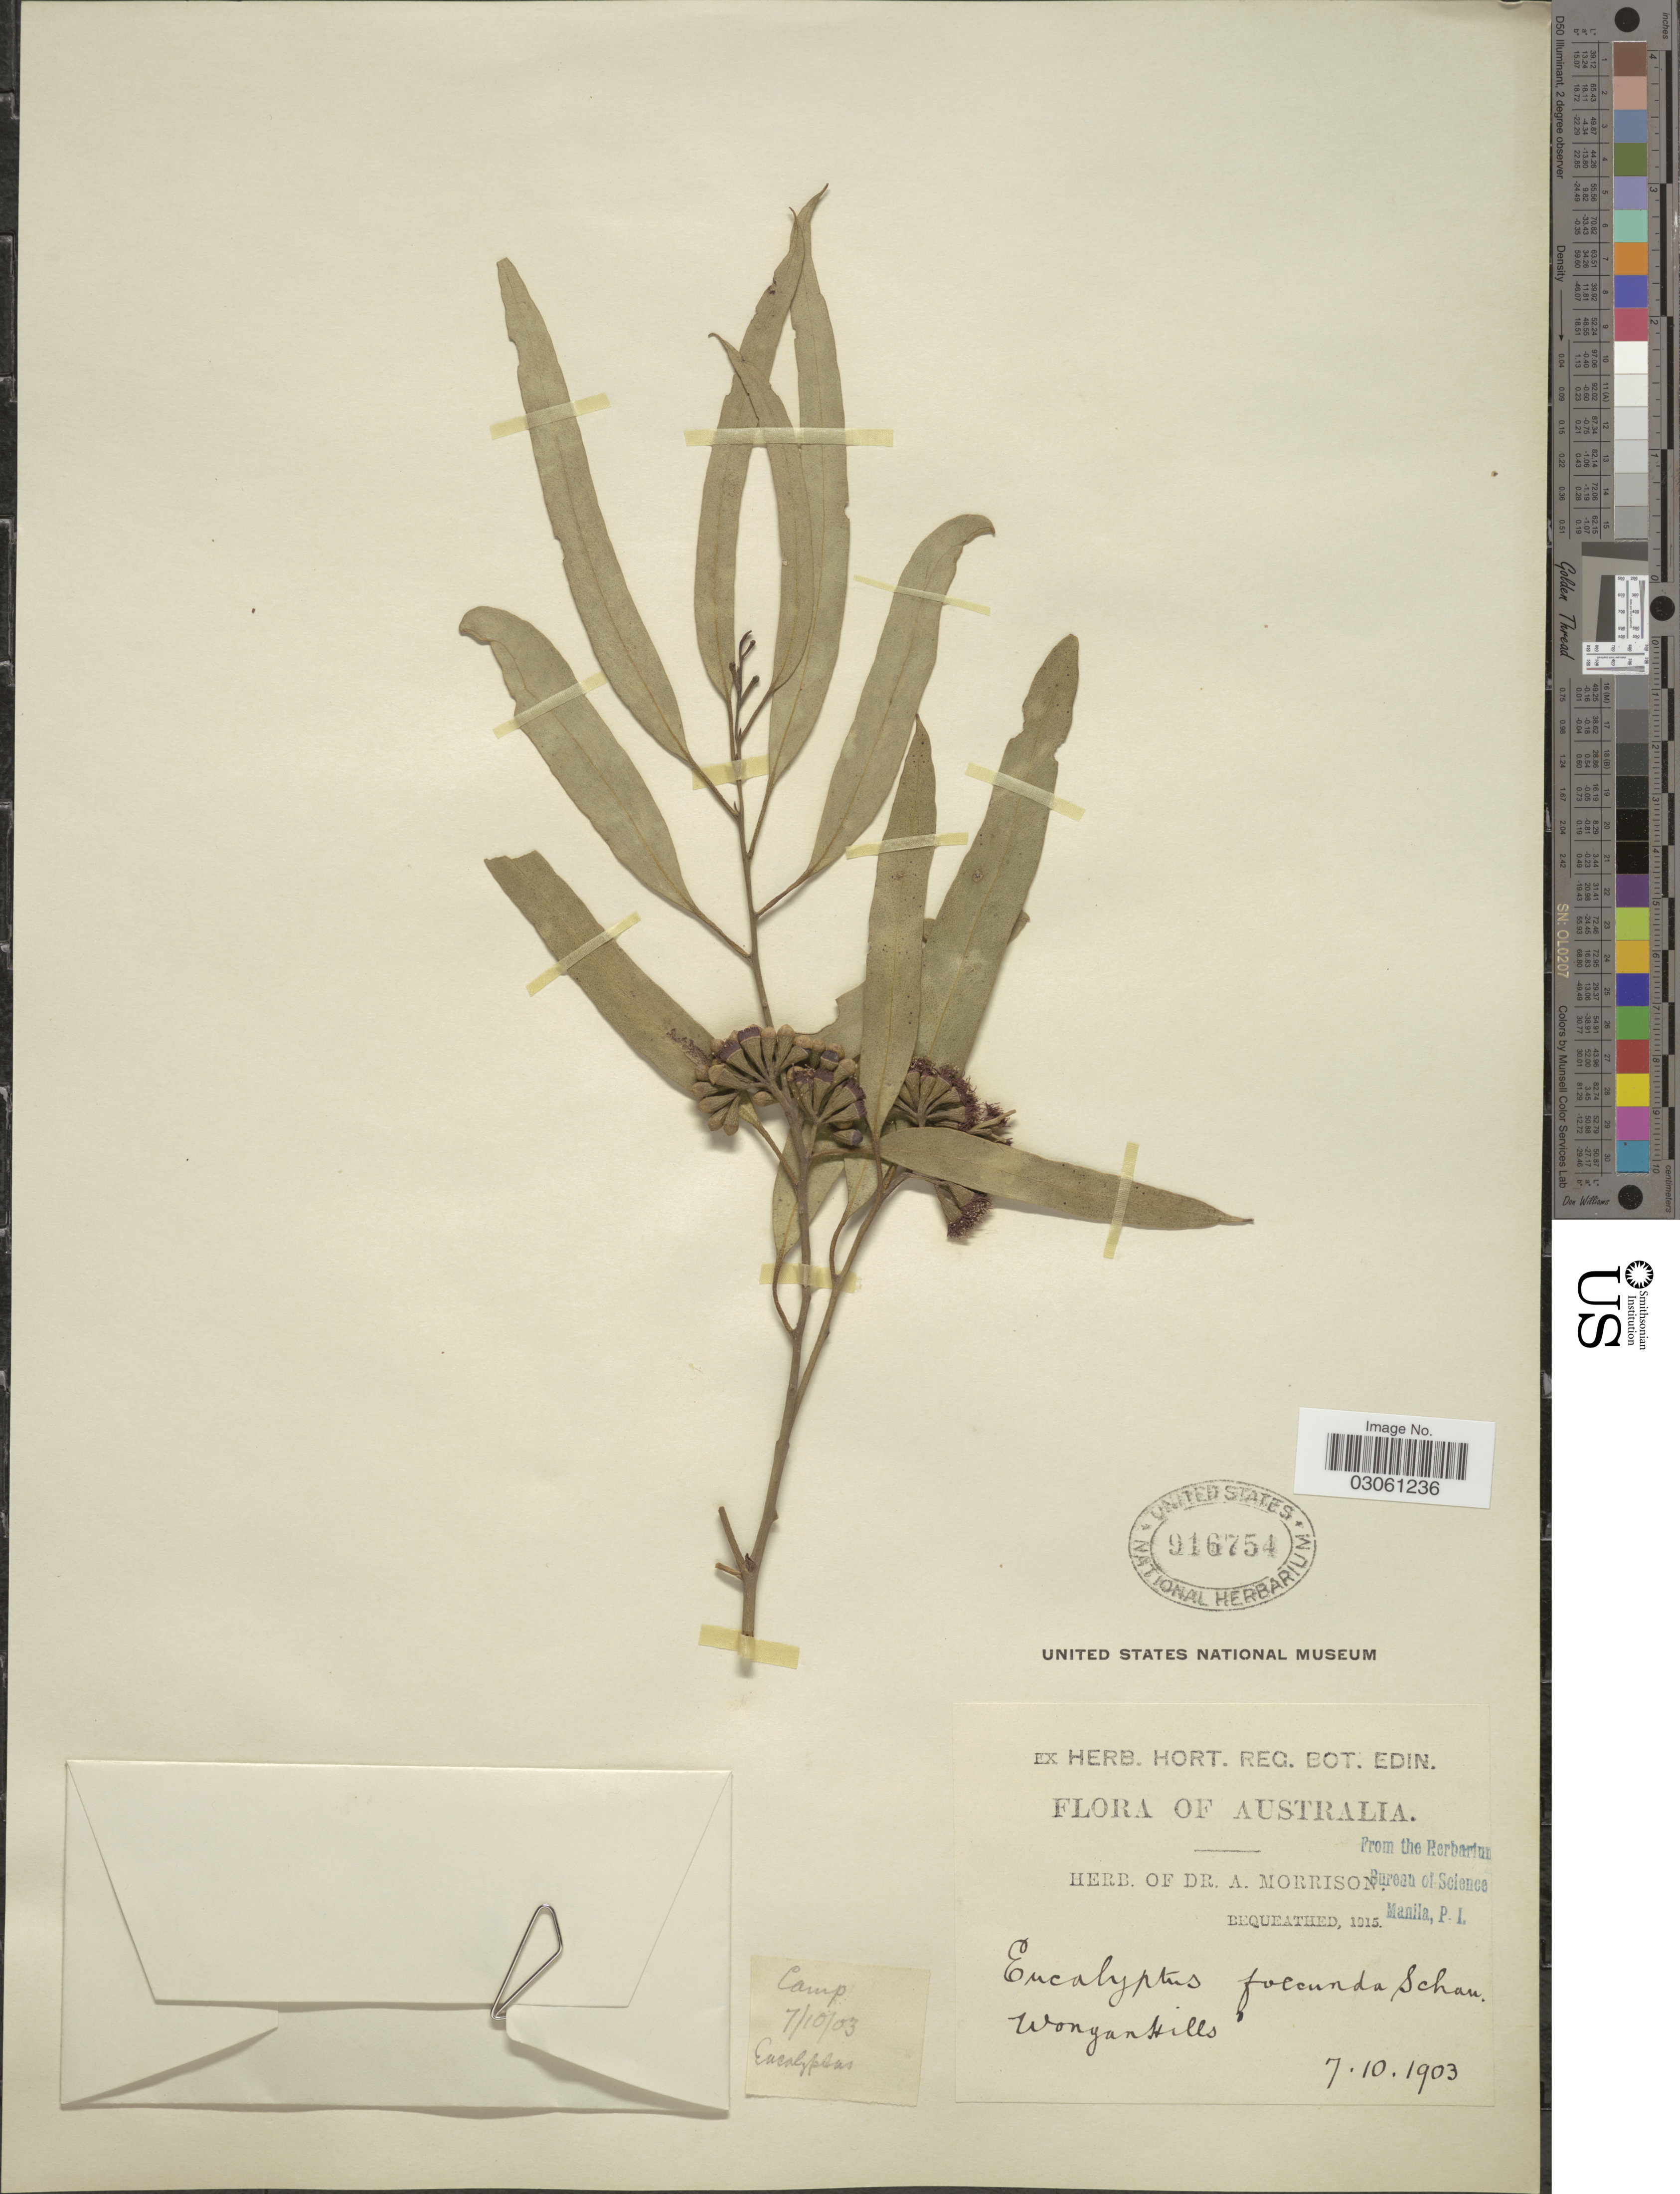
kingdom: Plantae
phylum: Tracheophyta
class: Magnoliopsida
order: Myrtales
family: Myrtaceae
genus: Eucalyptus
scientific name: Eucalyptus foecunda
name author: Schauer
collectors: ex herb. Dr. A. Morrison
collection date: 1903-10-07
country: Australia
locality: Wongan Hills.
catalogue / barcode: US 916754